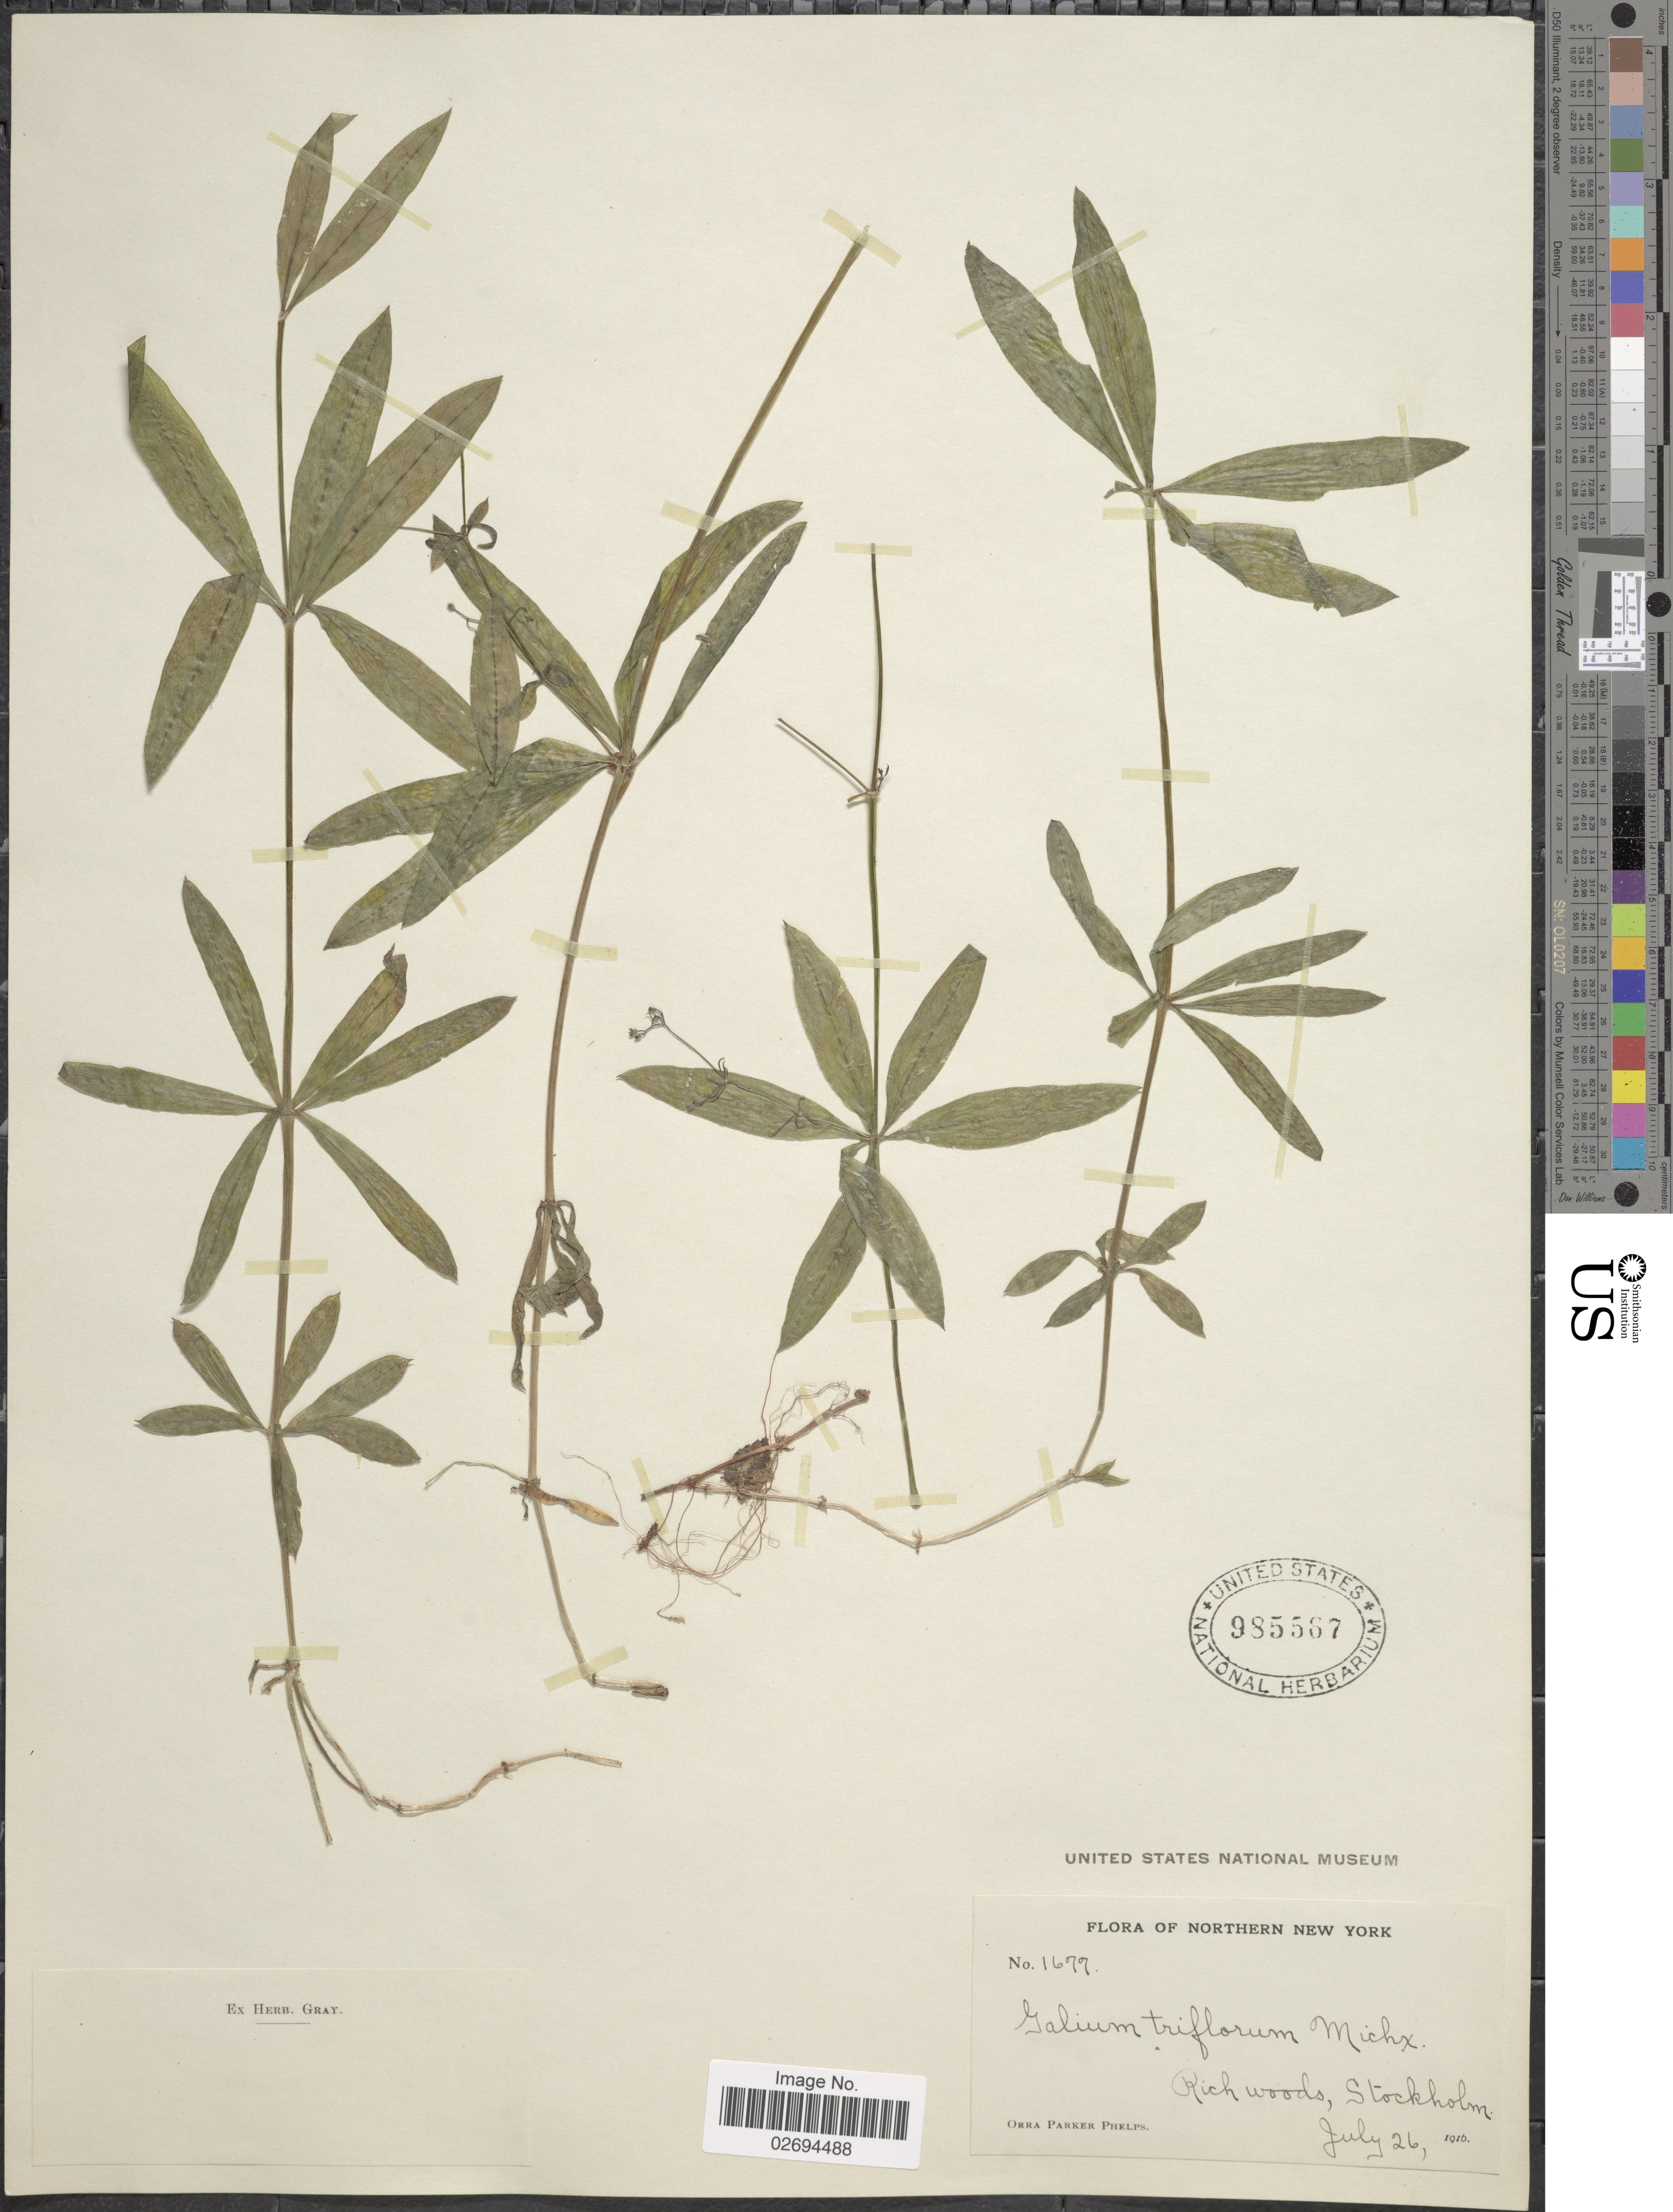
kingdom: Plantae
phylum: Tracheophyta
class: Magnoliopsida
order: Gentianales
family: Rubiaceae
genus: Galium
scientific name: Galium triflorum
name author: Michx.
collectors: O. P. Phelps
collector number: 1677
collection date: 1910-07-26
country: United States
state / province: New York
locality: Northern New York. Stockholm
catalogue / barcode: US 985567